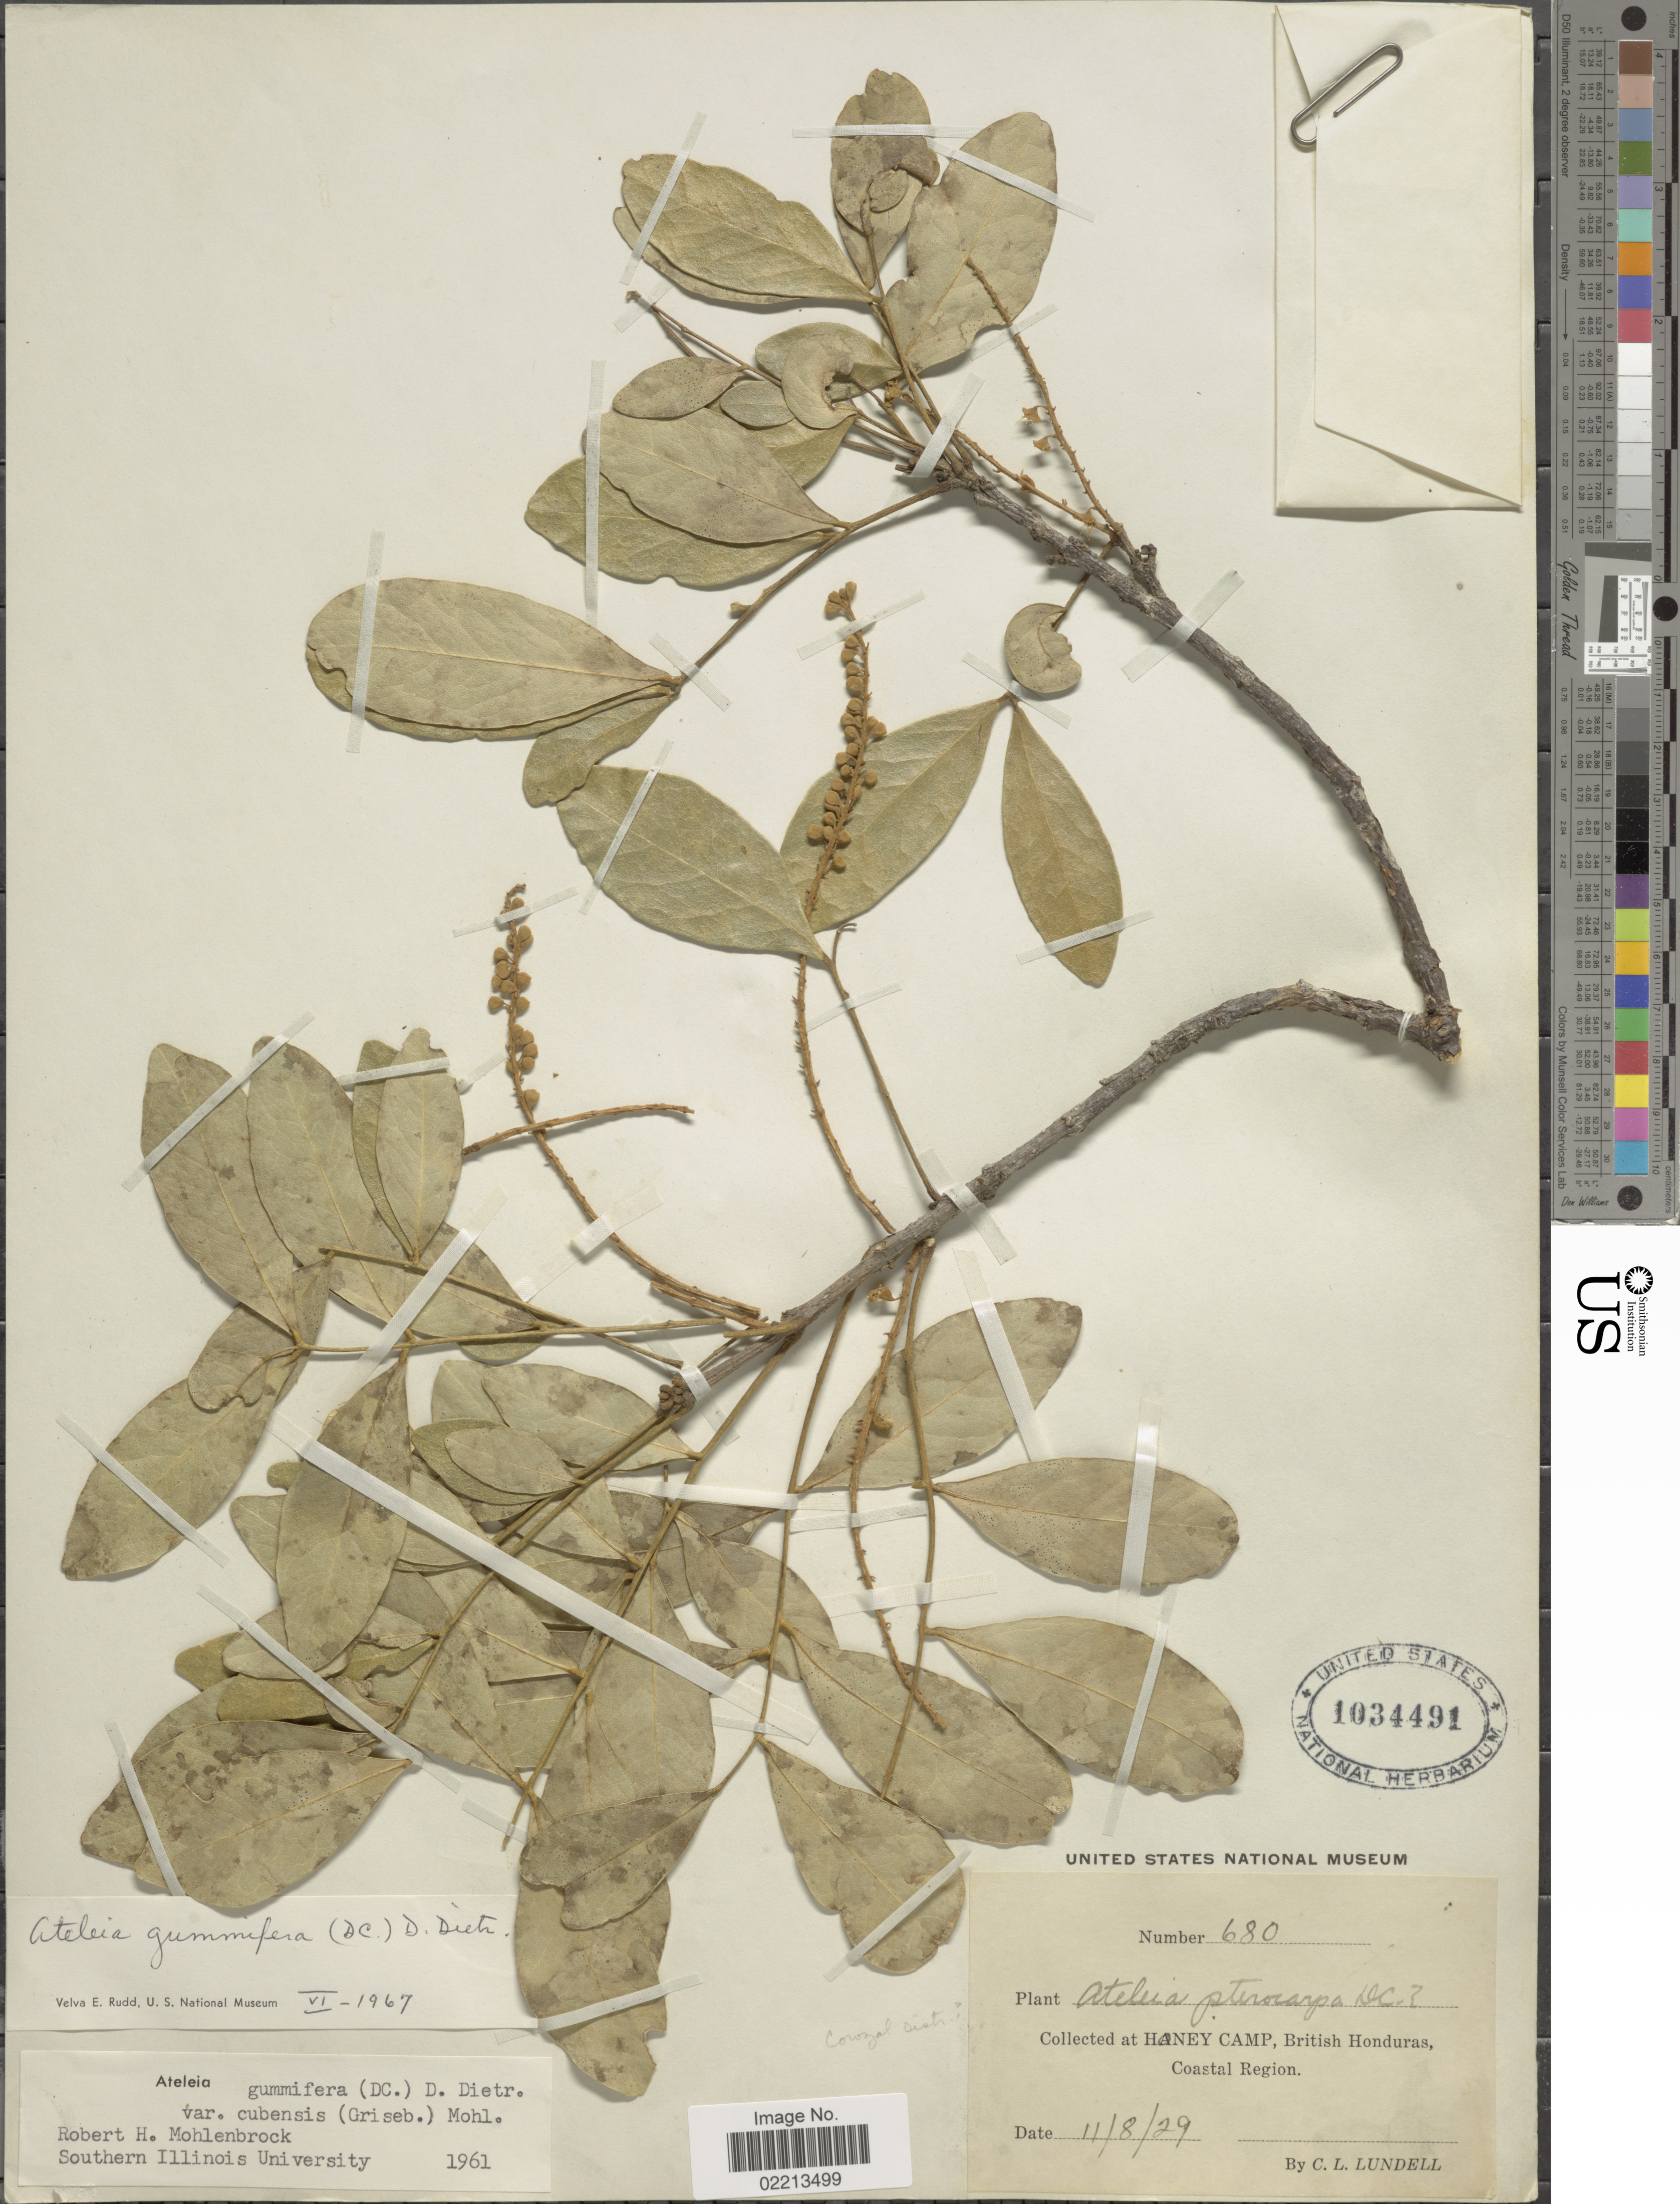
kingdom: Plantae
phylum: Tracheophyta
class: Magnoliopsida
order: Fabales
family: Fabaceae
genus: Ateleia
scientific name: Ateleia gummifera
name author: (Bertero ex DC.) D. Dietr.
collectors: C. L. Lundell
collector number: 680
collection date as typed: Transcribed d/m/y: 11/8/29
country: Belize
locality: Honey Camp, British Honduras, Coastal Region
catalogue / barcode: US 1034491